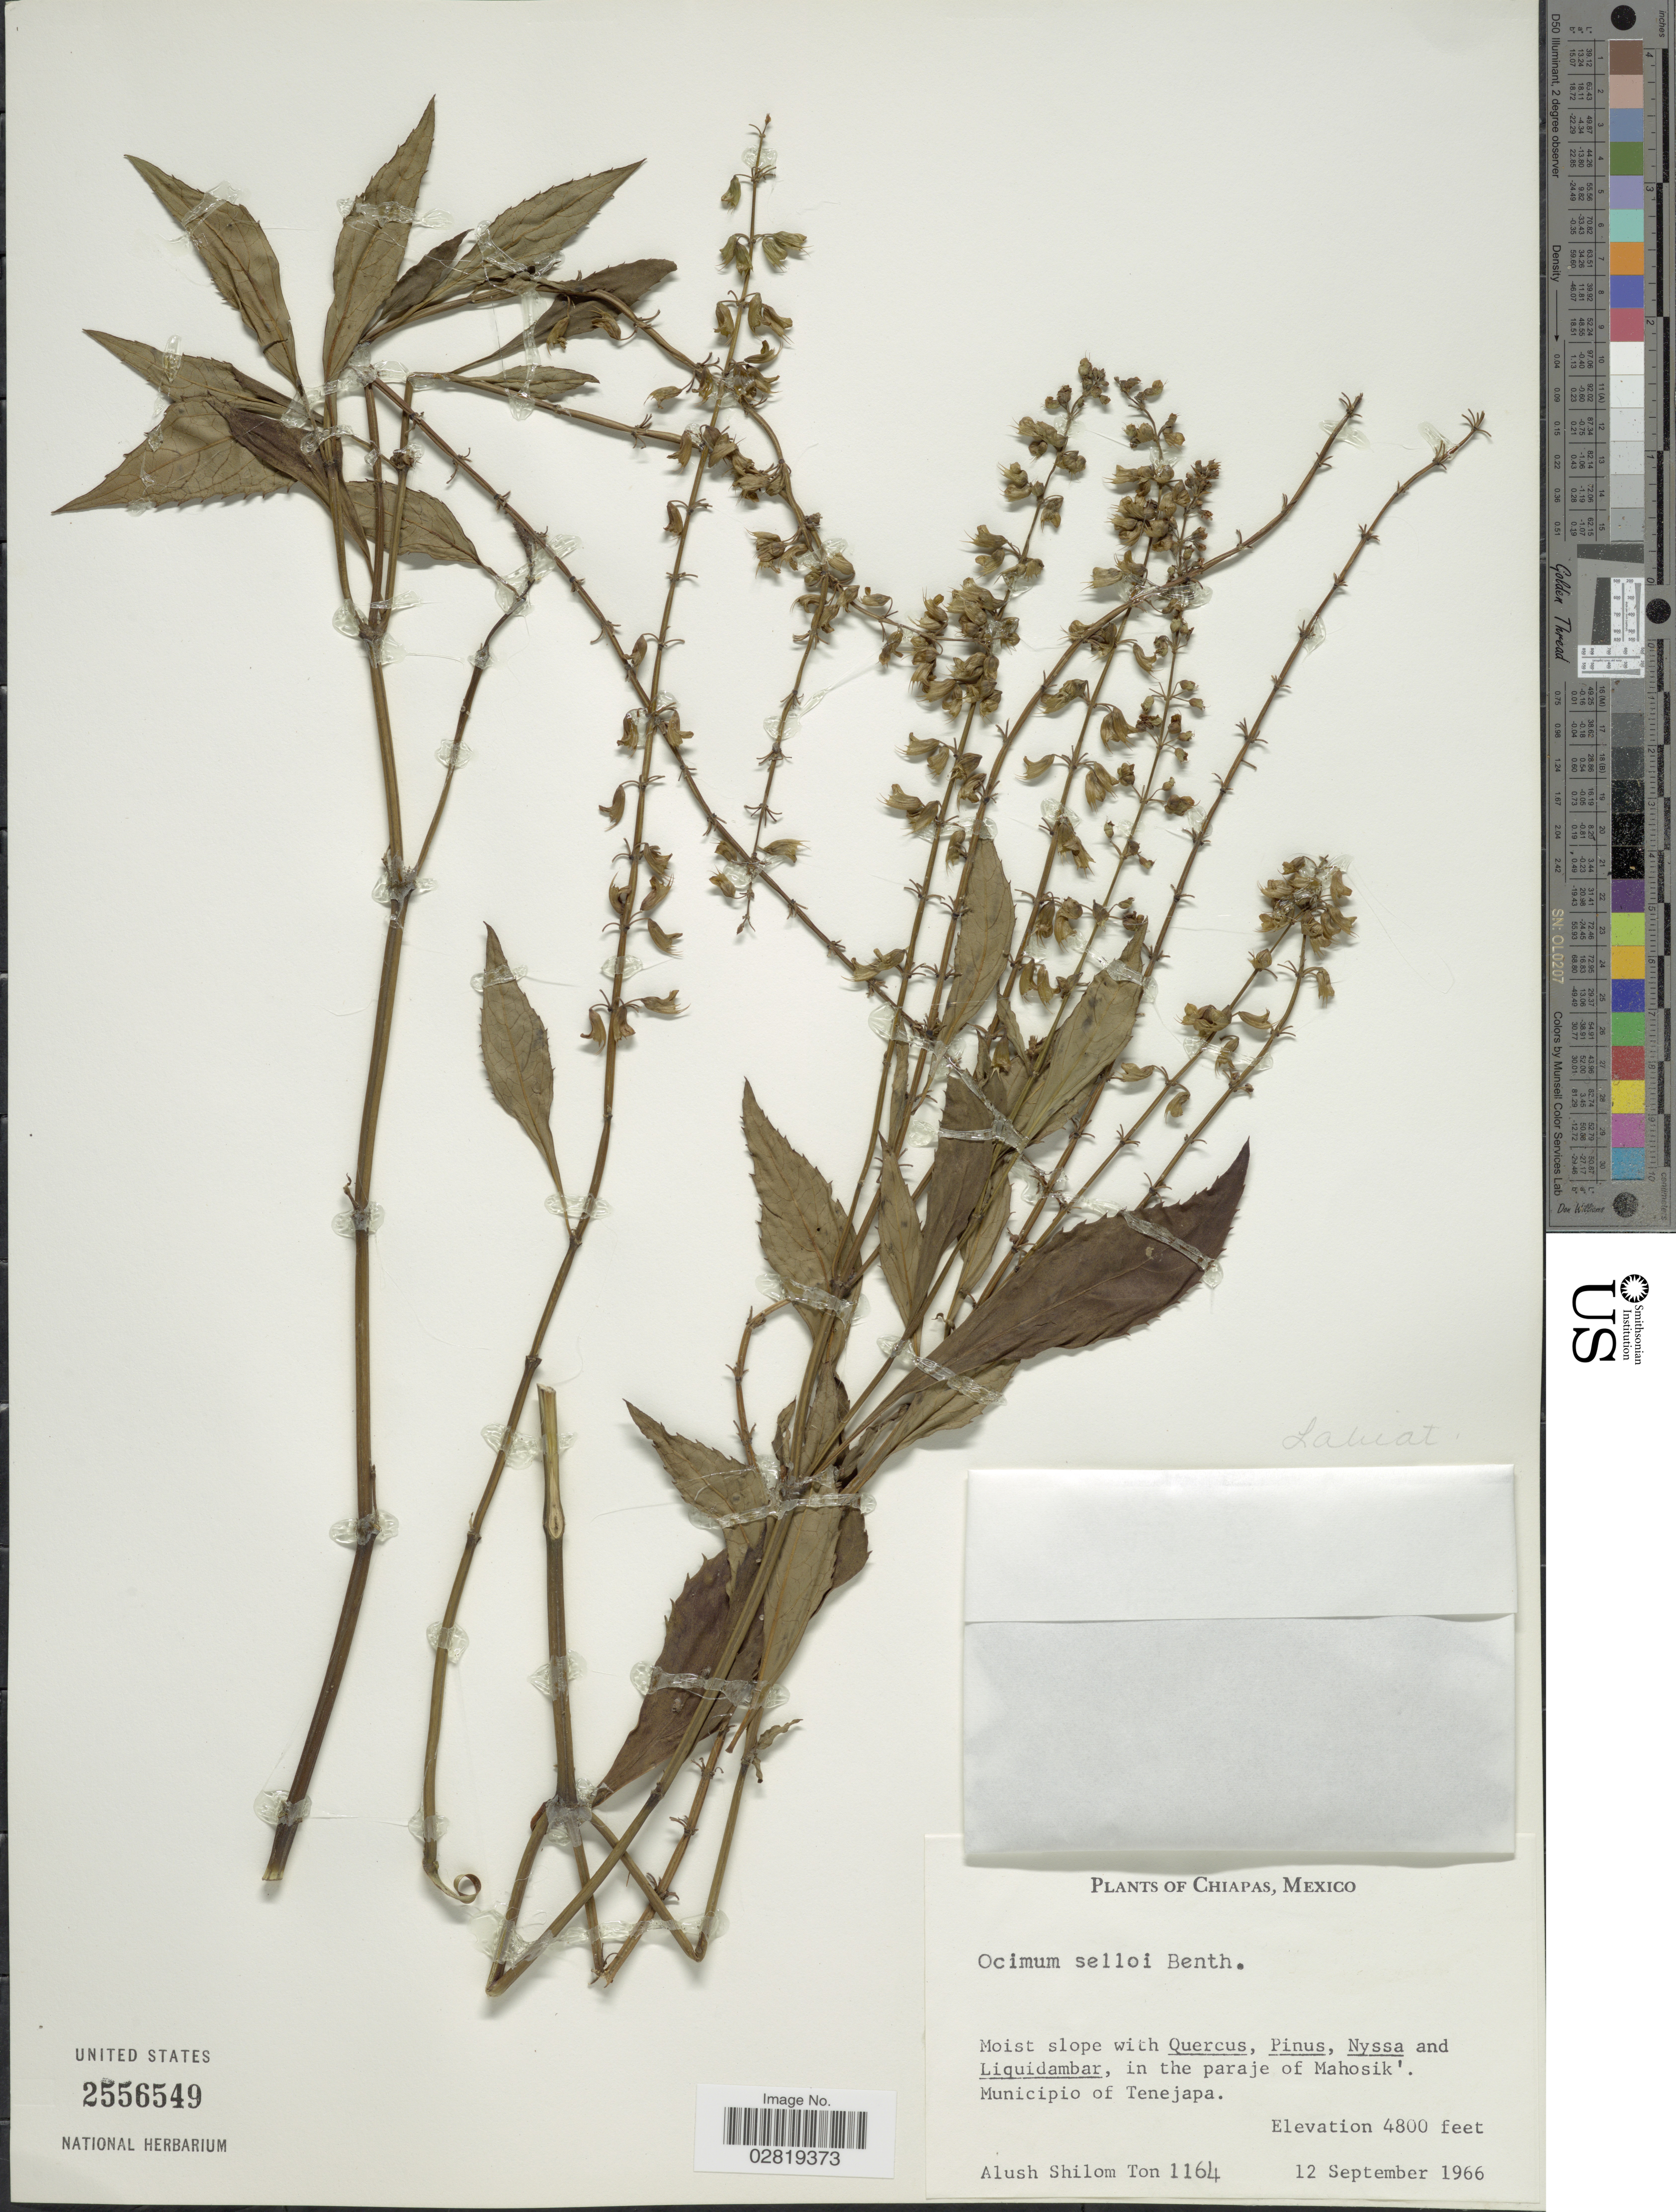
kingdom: Plantae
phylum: Tracheophyta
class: Magnoliopsida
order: Lamiales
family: Lamiaceae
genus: Ocimum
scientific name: Ocimum selloi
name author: Benth.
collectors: A. M. Ton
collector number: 1164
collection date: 1966-09-12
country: Mexico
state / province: Chiapas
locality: In the paraje of Mahosik'. Municipio of Tenejapa.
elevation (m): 1463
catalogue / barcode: US 2556549